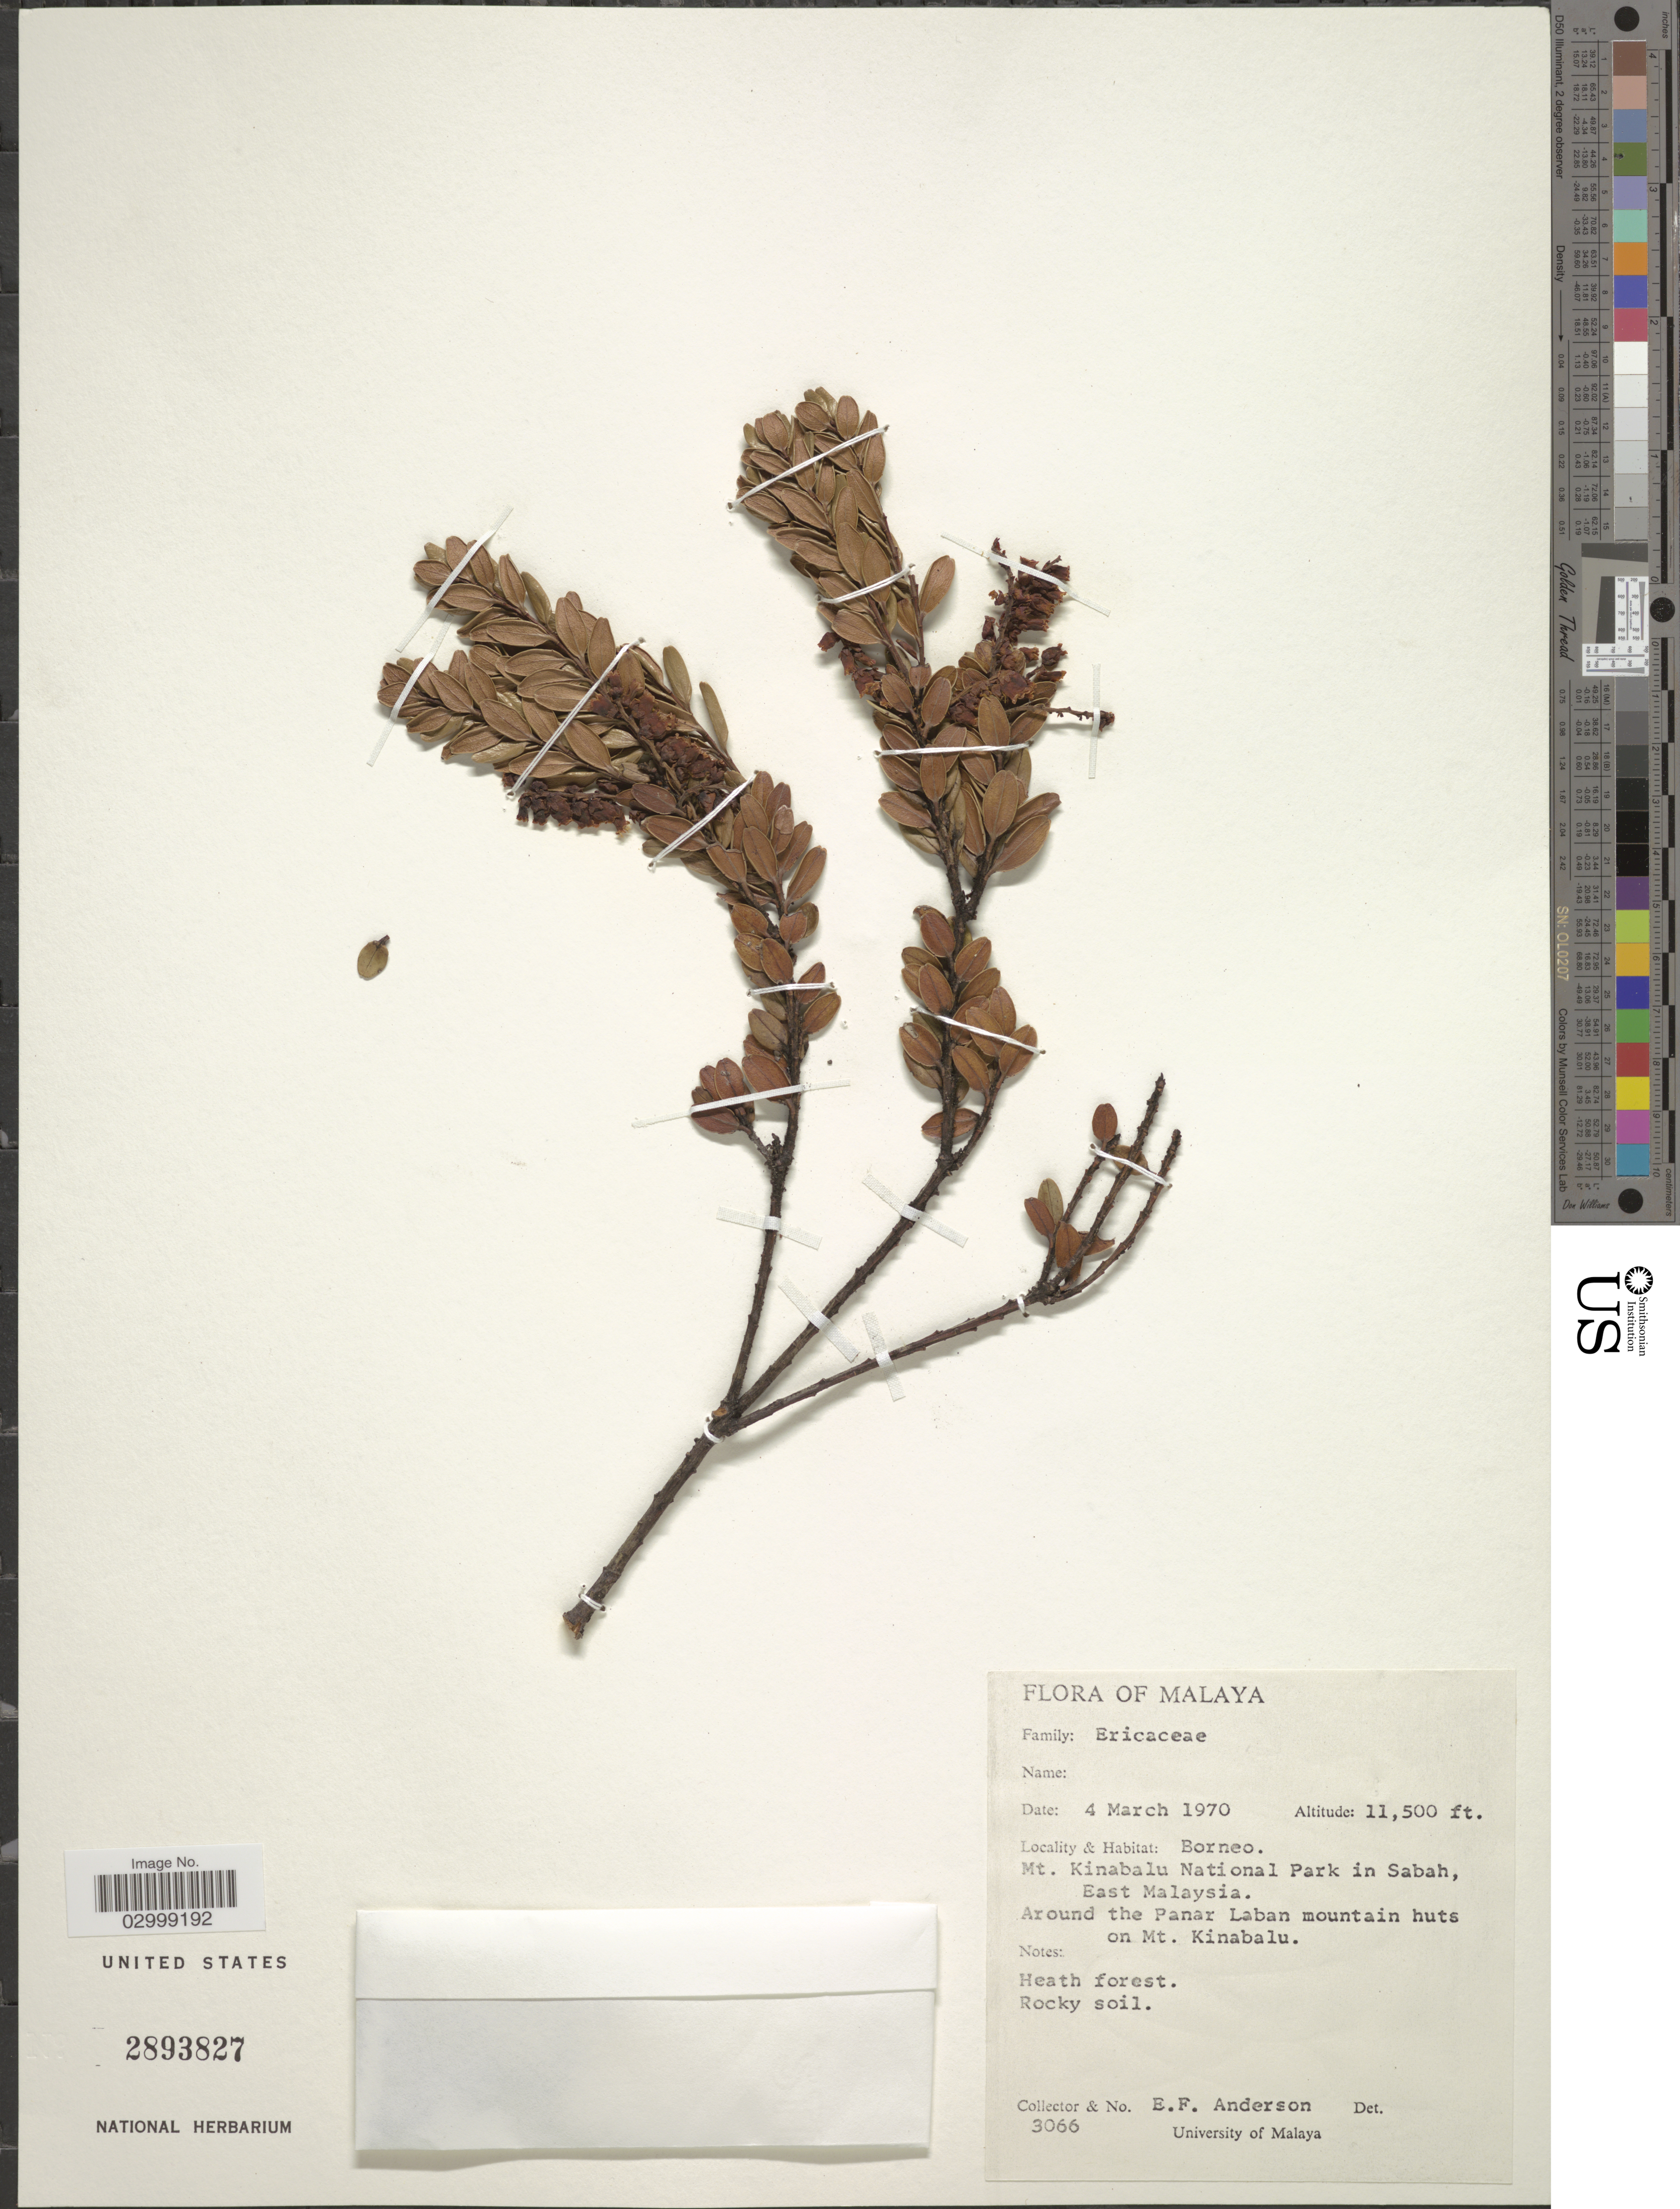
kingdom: Plantae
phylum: Tracheophyta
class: Magnoliopsida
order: Ericales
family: Ericaceae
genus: Vaccinium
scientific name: Vaccinium coriaceum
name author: Hook. f.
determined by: Tamayo, Maverick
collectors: E. F. Anderson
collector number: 3066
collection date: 1970-03-04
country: Malaysia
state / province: Sabah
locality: Borneo, Mt. Kinabalu National Park in Sabah, East Malaysia, Around the Panar Laban mountain huts on Mt. Kinabalu.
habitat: Heath forest. Rocky soil.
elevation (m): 3505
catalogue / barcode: US 2893827